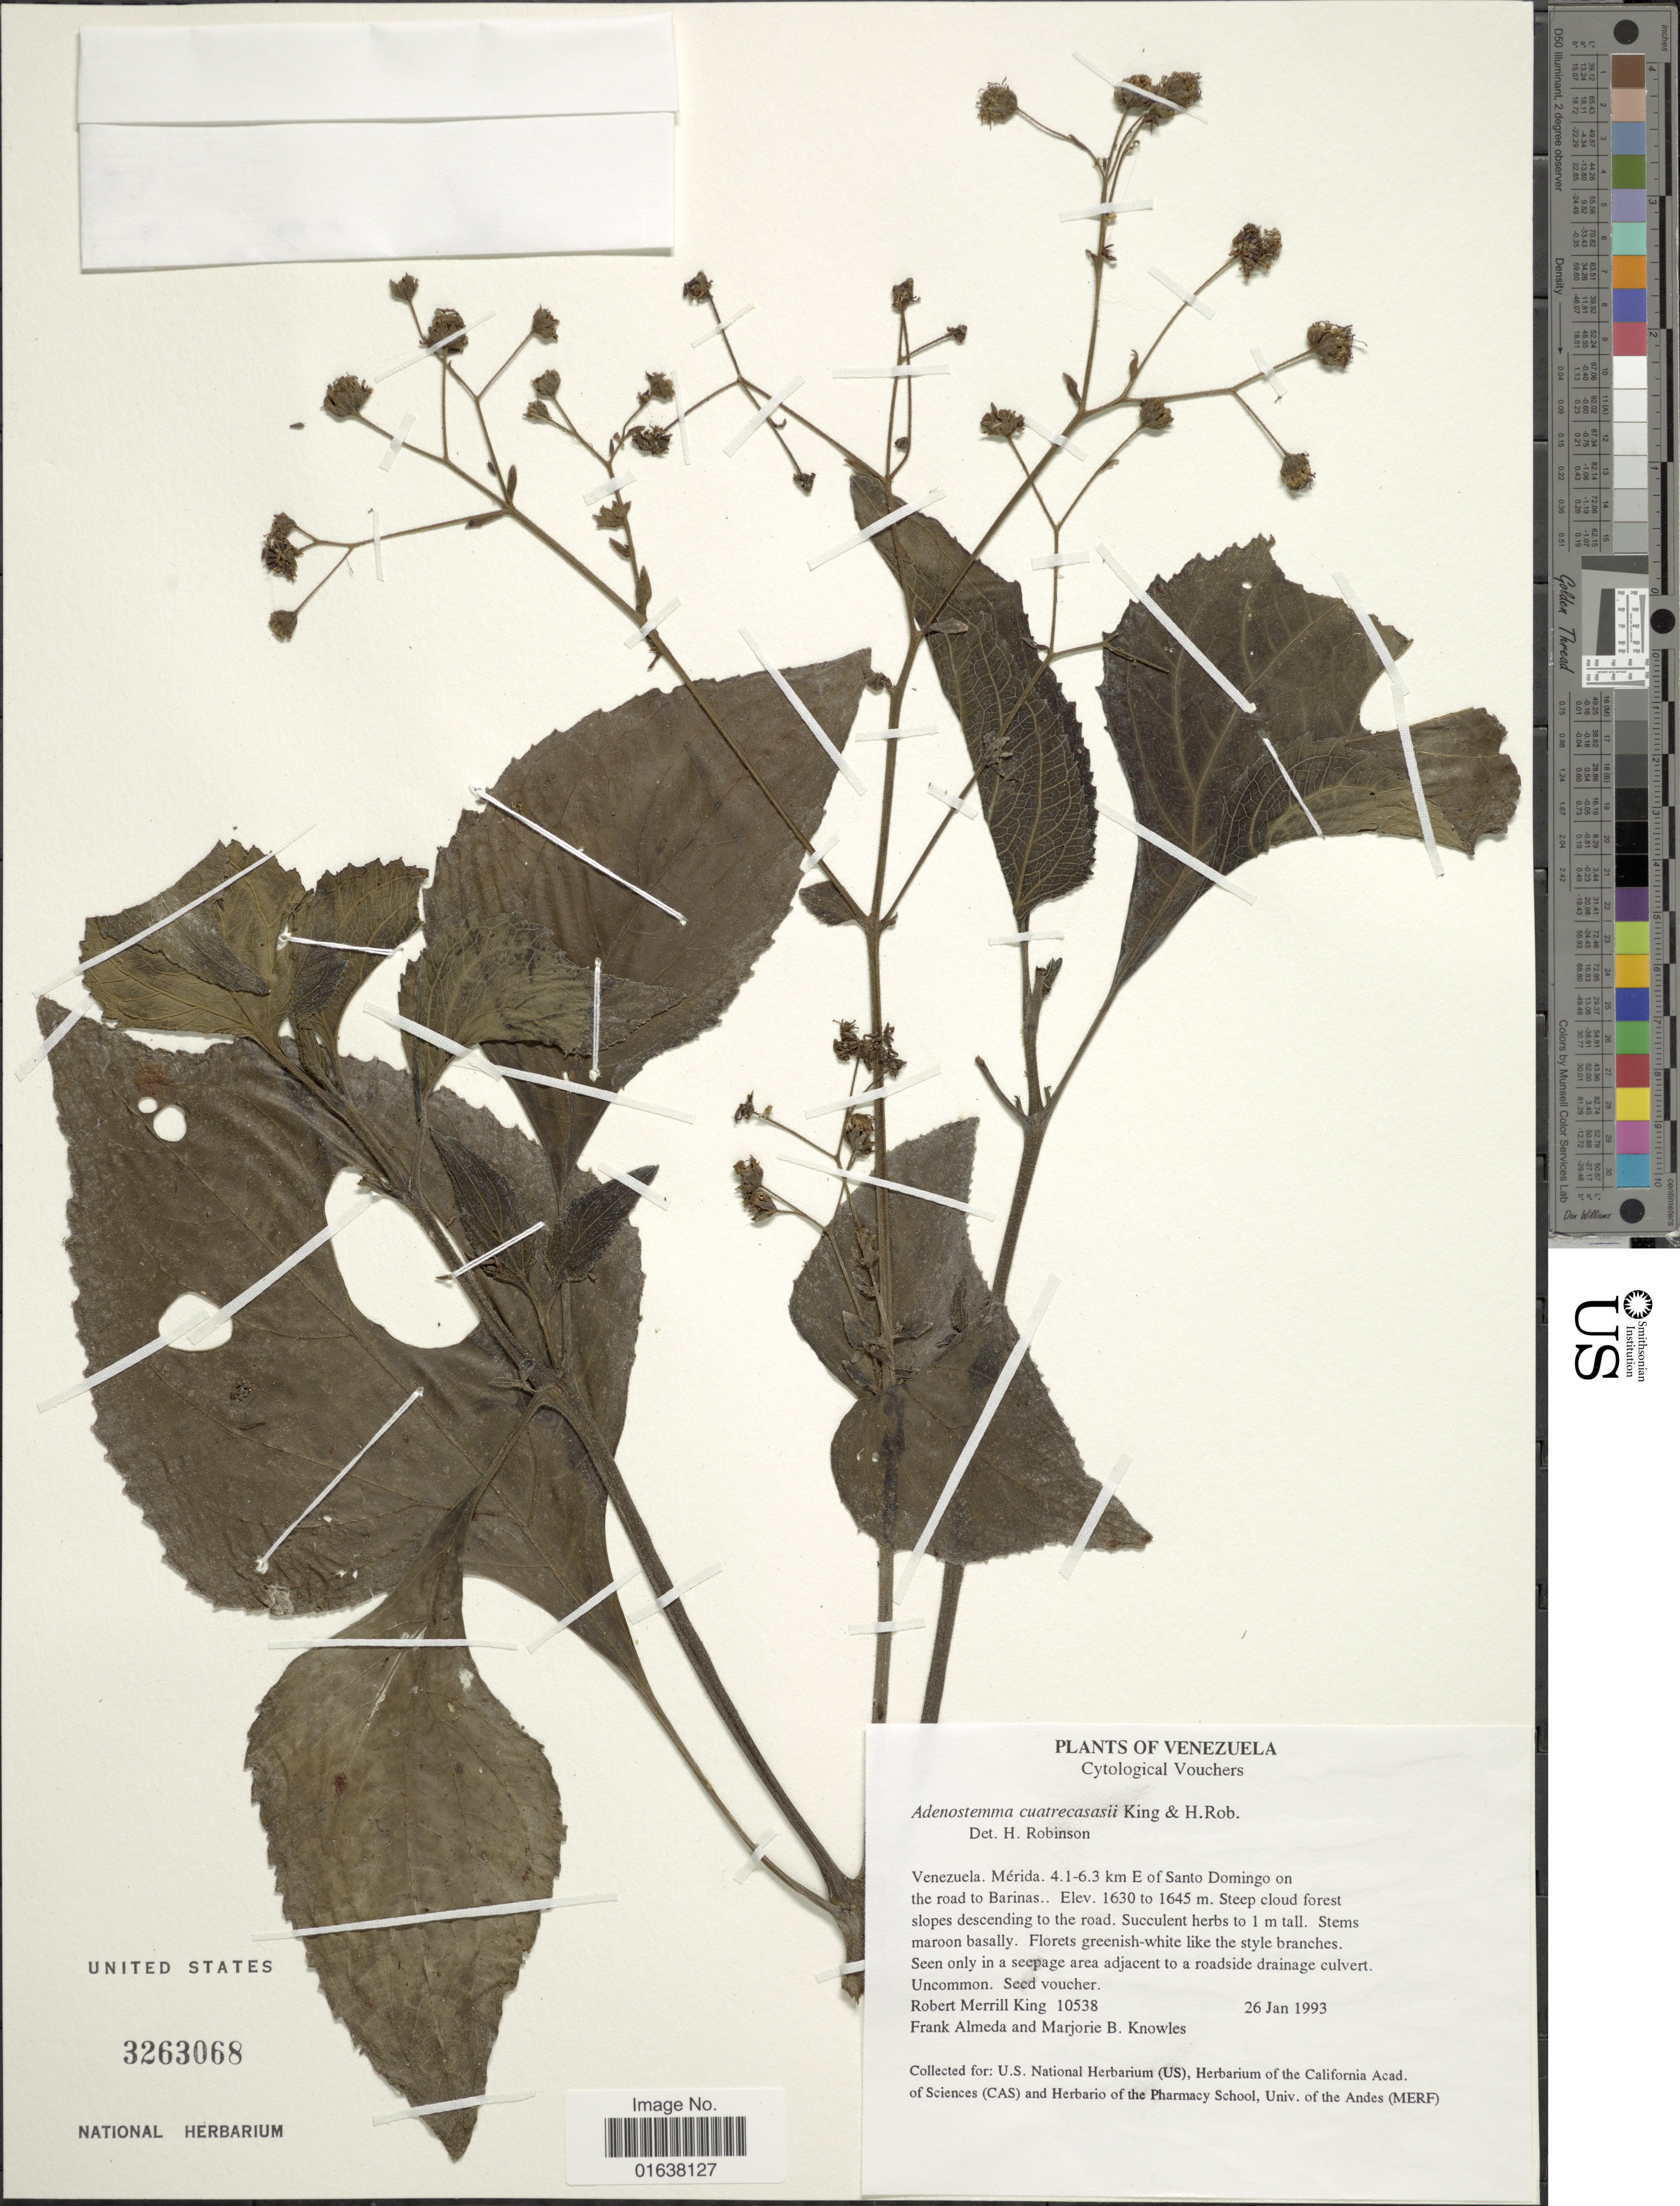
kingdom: Plantae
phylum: Tracheophyta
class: Magnoliopsida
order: Asterales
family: Asteraceae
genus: Adenostemma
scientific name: Adenostemma cuatrecasasii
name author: R.M. King & H. Rob.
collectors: R. M. King, F. Almeda & M. B. Knowles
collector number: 10538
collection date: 1993-01-26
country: Venezuela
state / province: Mérida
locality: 4.1-6.3 km E of Santo Domingo on the road to Barinas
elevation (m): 1630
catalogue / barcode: US 3263068